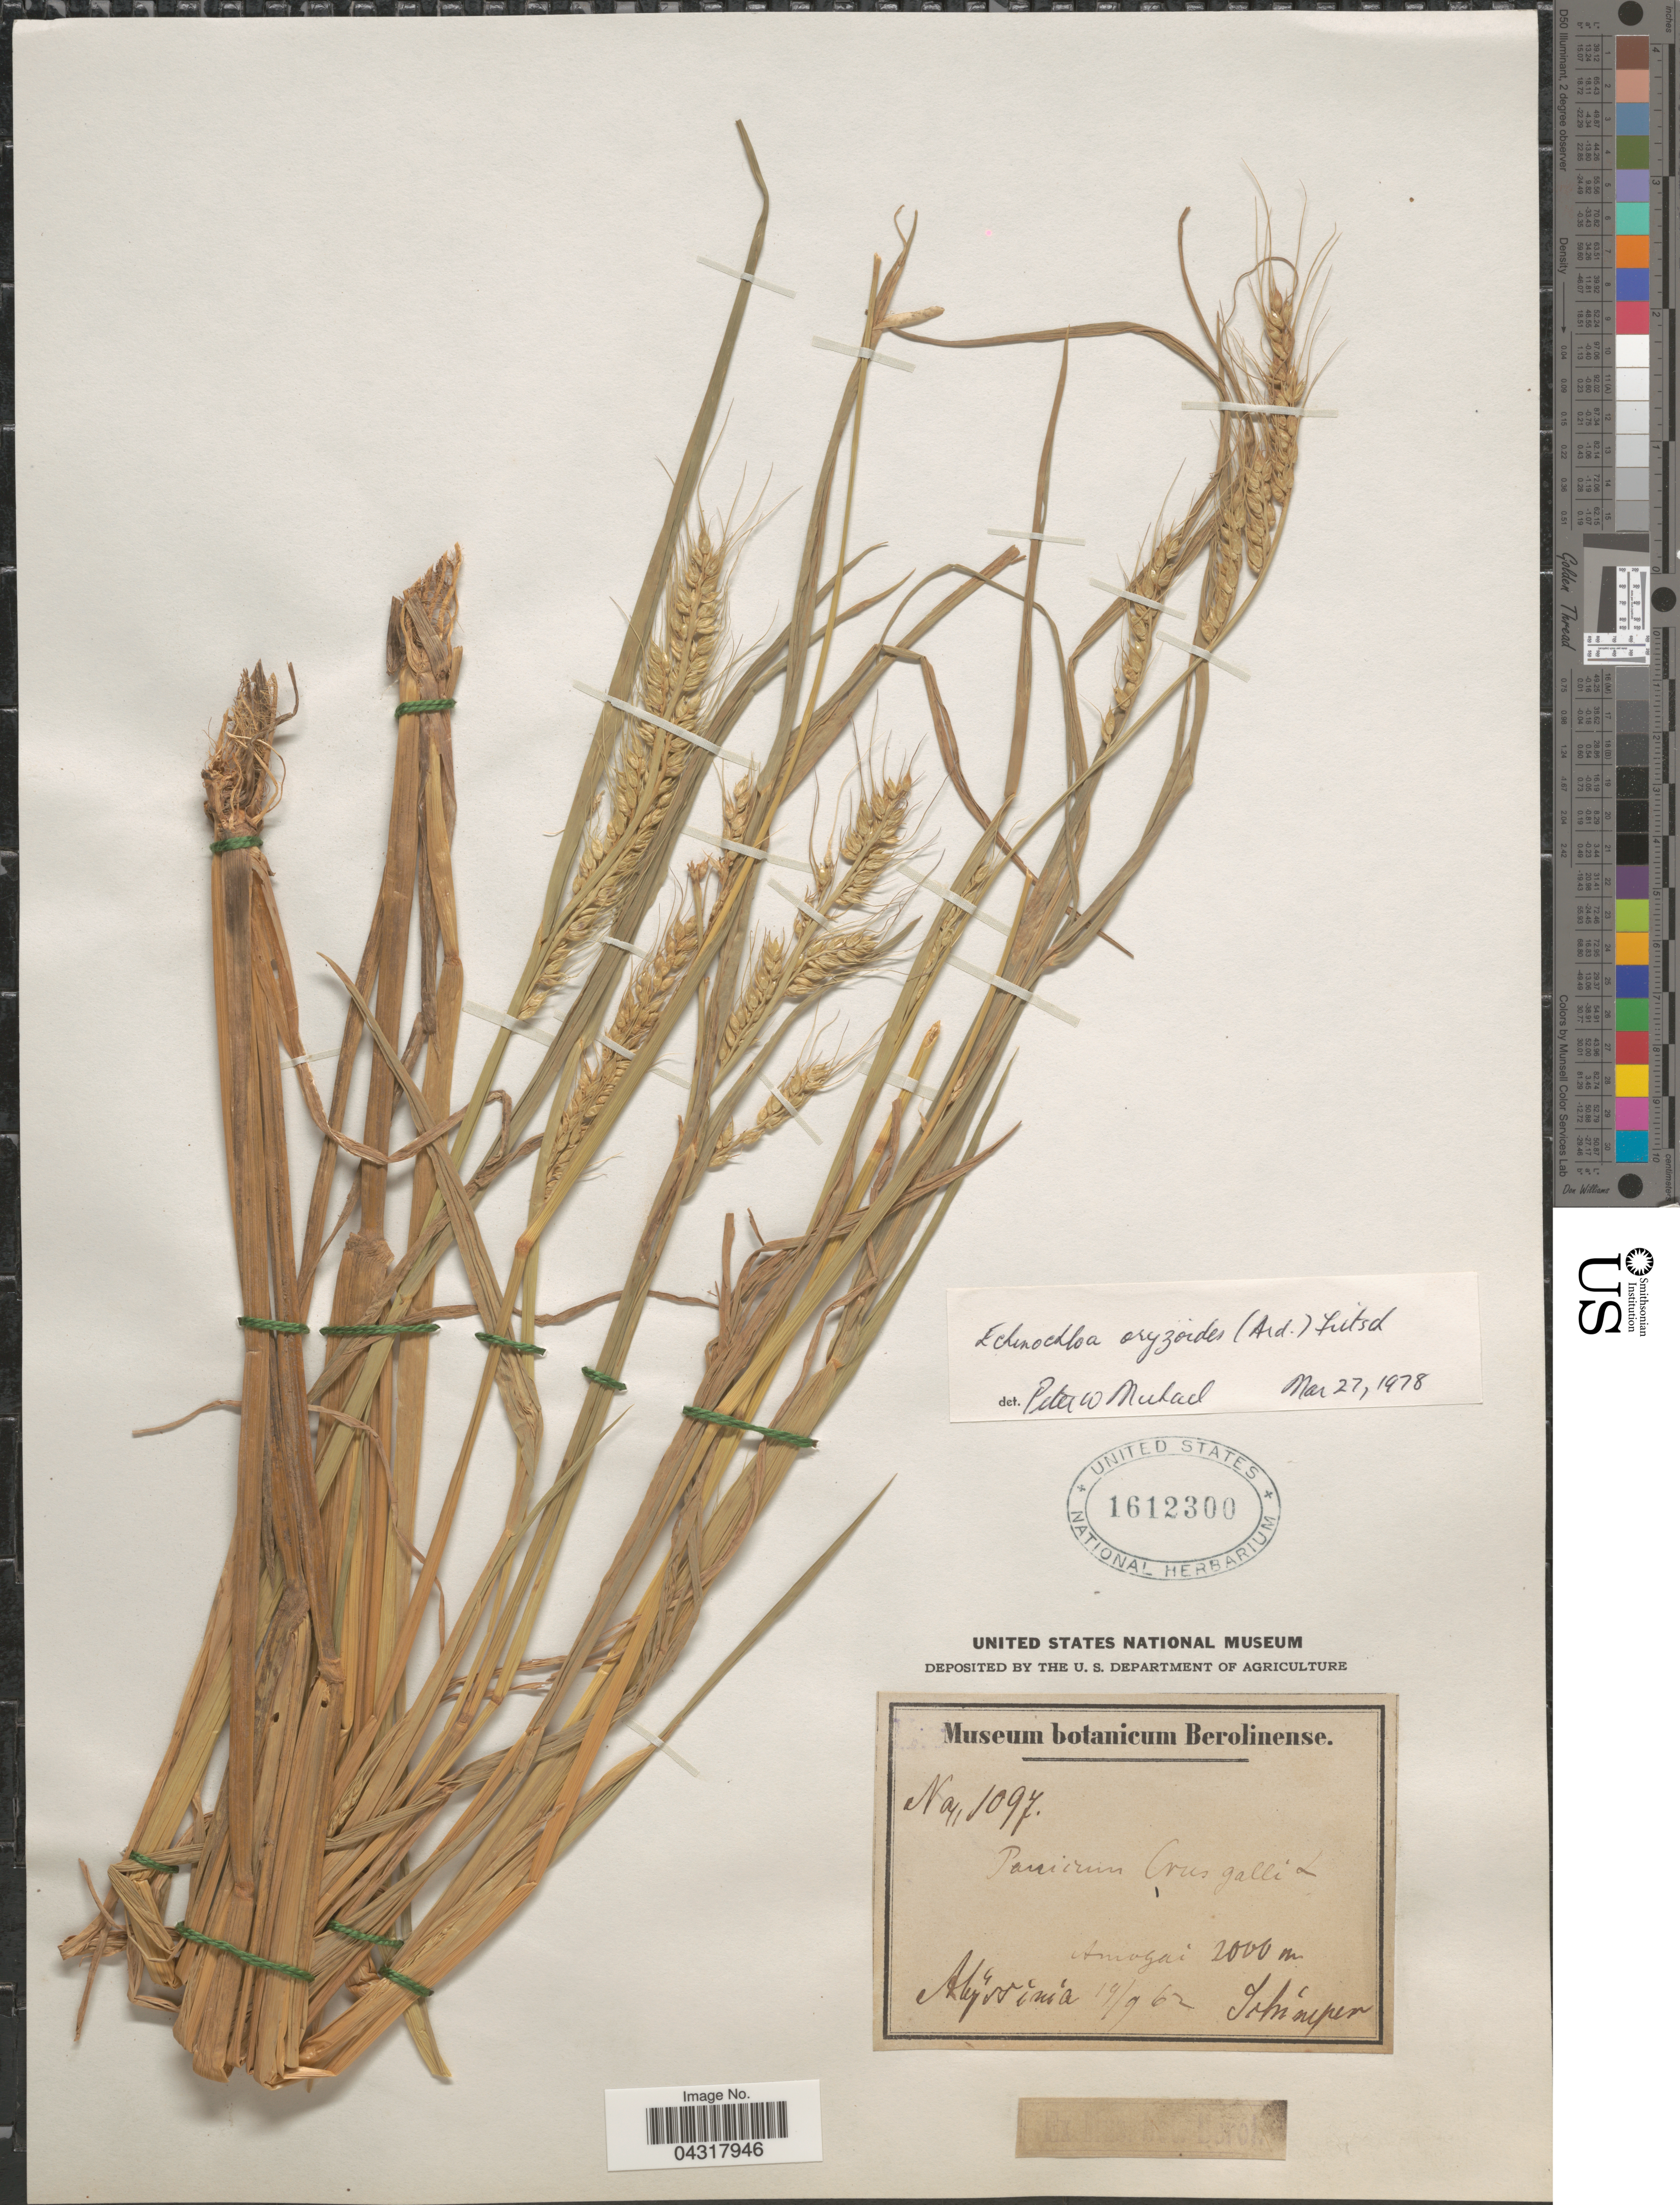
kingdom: Plantae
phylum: Tracheophyta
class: Liliopsida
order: Poales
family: Poaceae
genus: Echinochloa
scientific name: Echinochloa oryzoides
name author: (Ard.) Fritsch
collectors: -. Schimper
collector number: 1097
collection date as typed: Transcribed d/m/y: 19/6/62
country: Ethiopia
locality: Amozai. Abyssinia.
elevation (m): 2000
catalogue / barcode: US 1612300